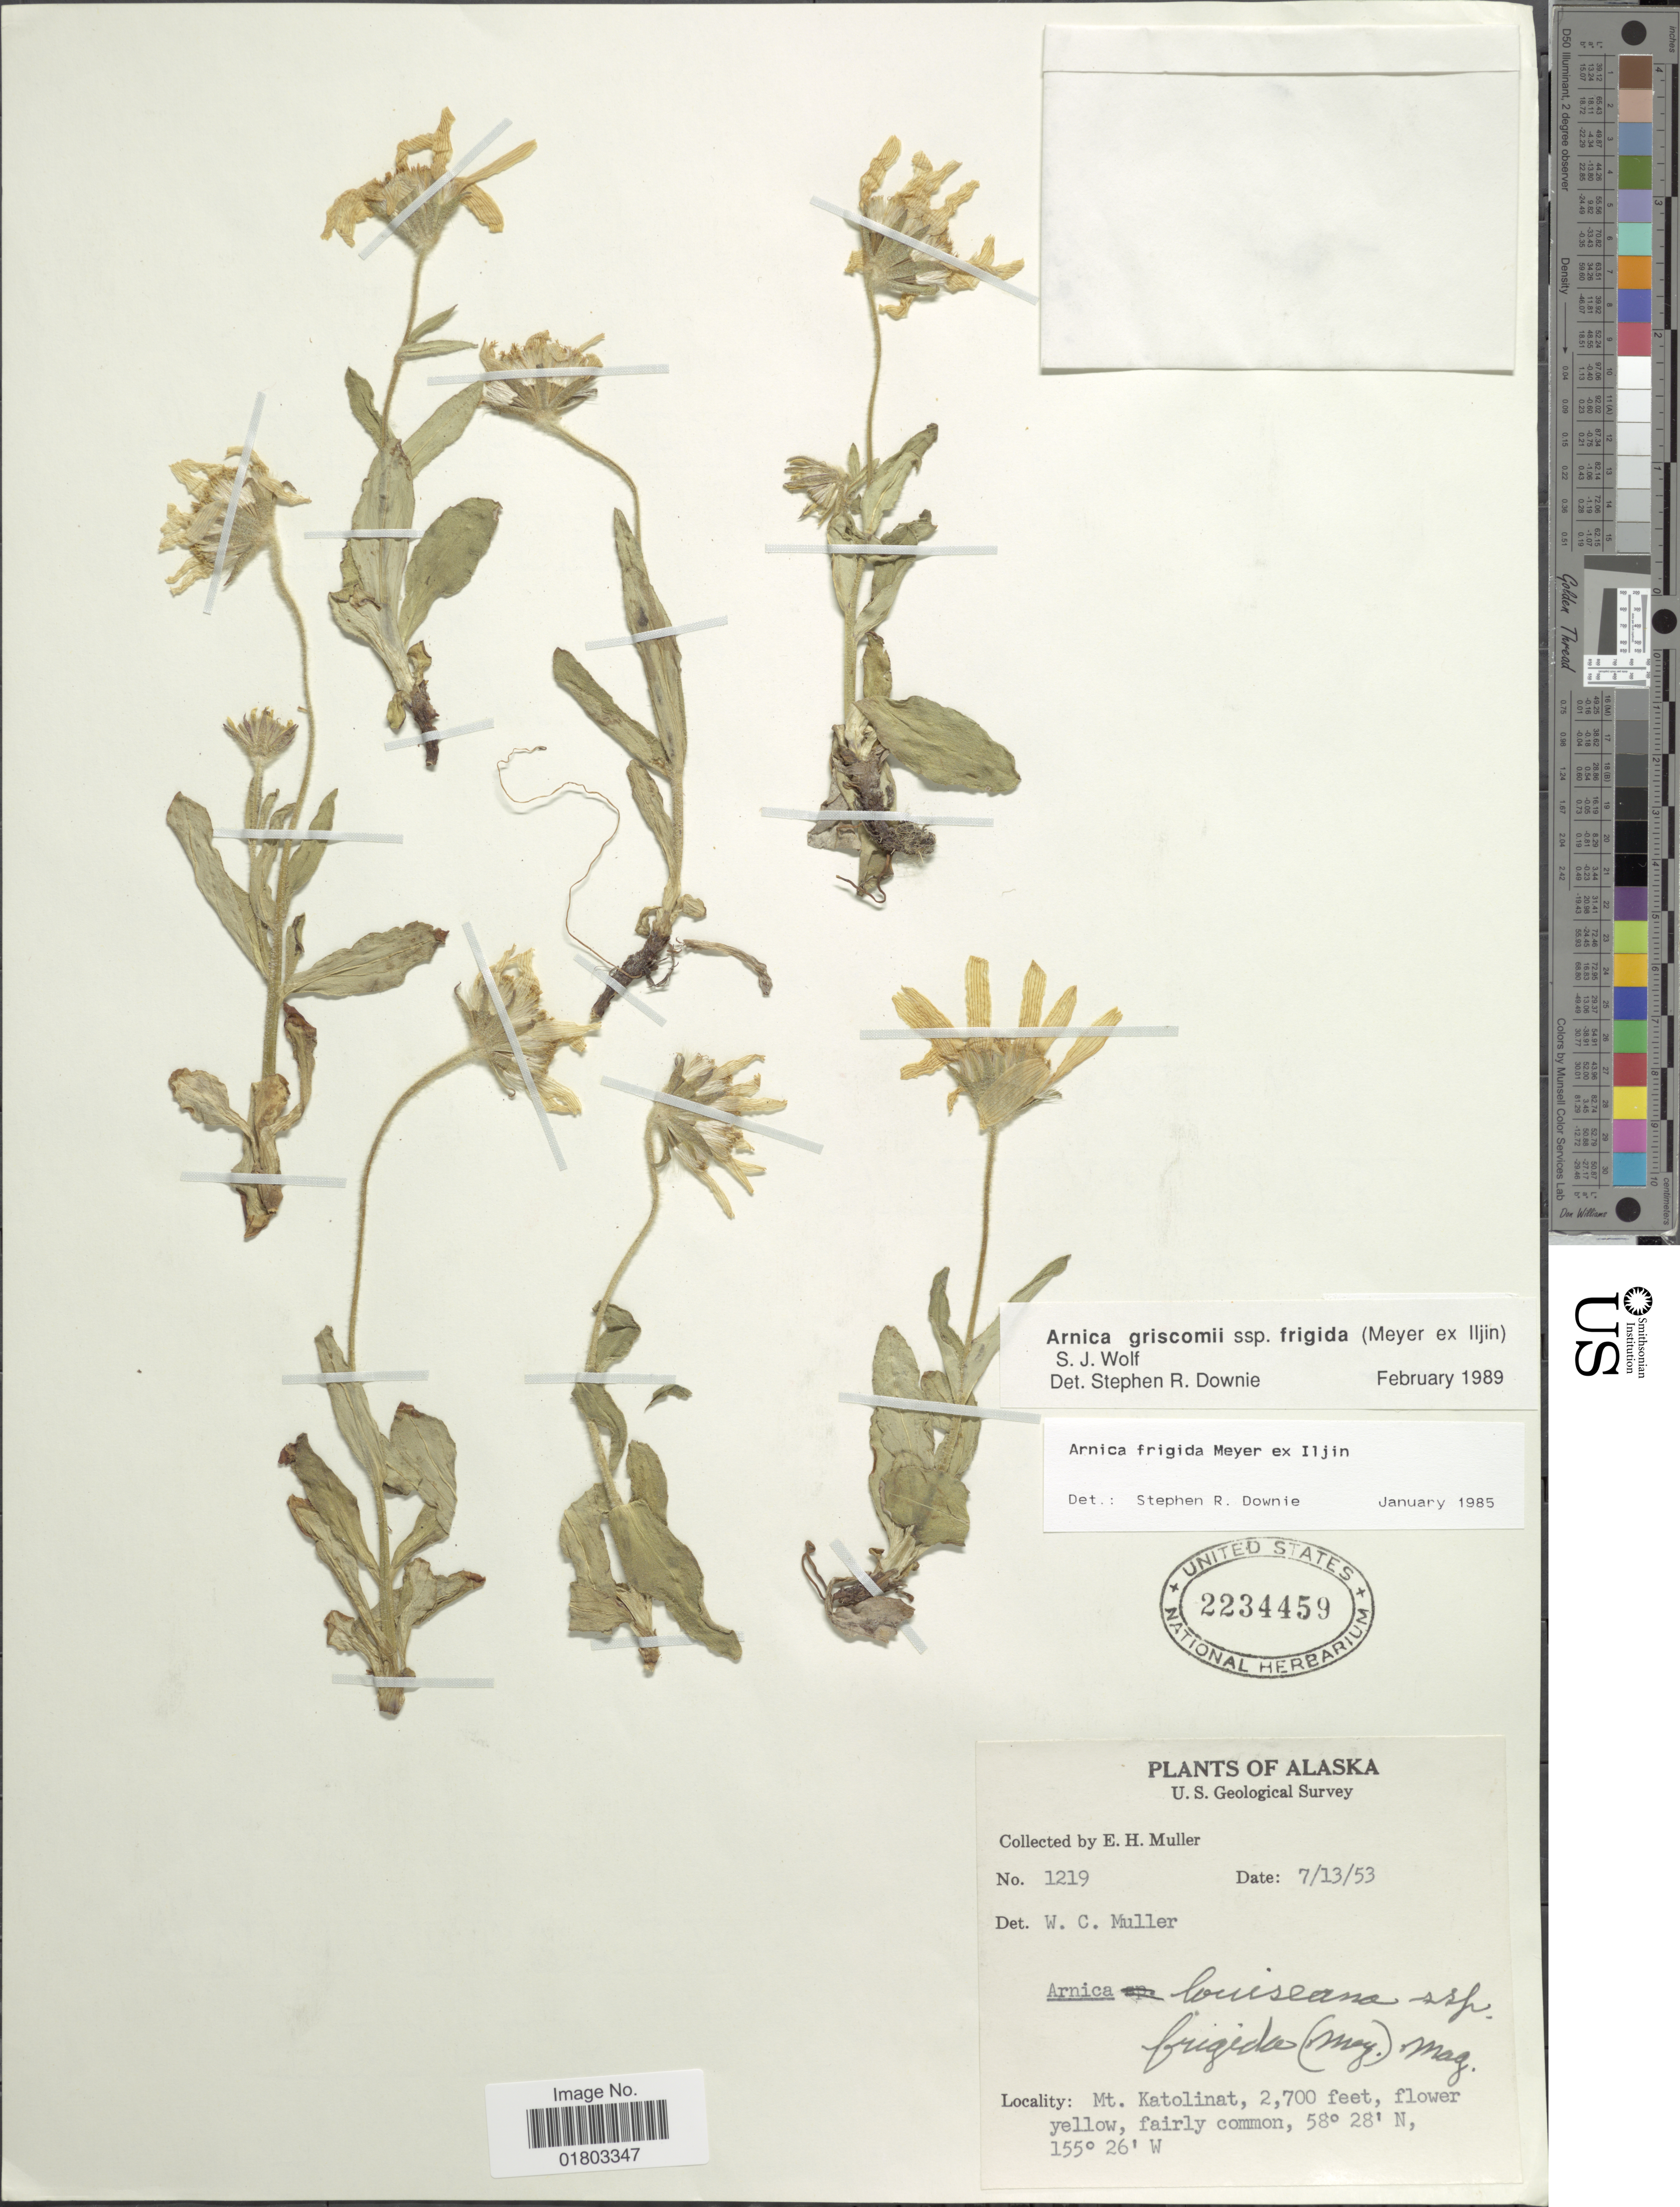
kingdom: Plantae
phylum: Tracheophyta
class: Magnoliopsida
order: Asterales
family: Asteraceae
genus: Arnica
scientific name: Arnica griscomii subsp. frigida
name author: (C.A. Mey. ex Iljin) S.J. Wolf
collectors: E. H. Muller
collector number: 1219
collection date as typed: Transcribed d/m/y: 13/7/53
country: United States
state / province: Alaska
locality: Mt Katolinat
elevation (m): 823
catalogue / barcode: US 2234459